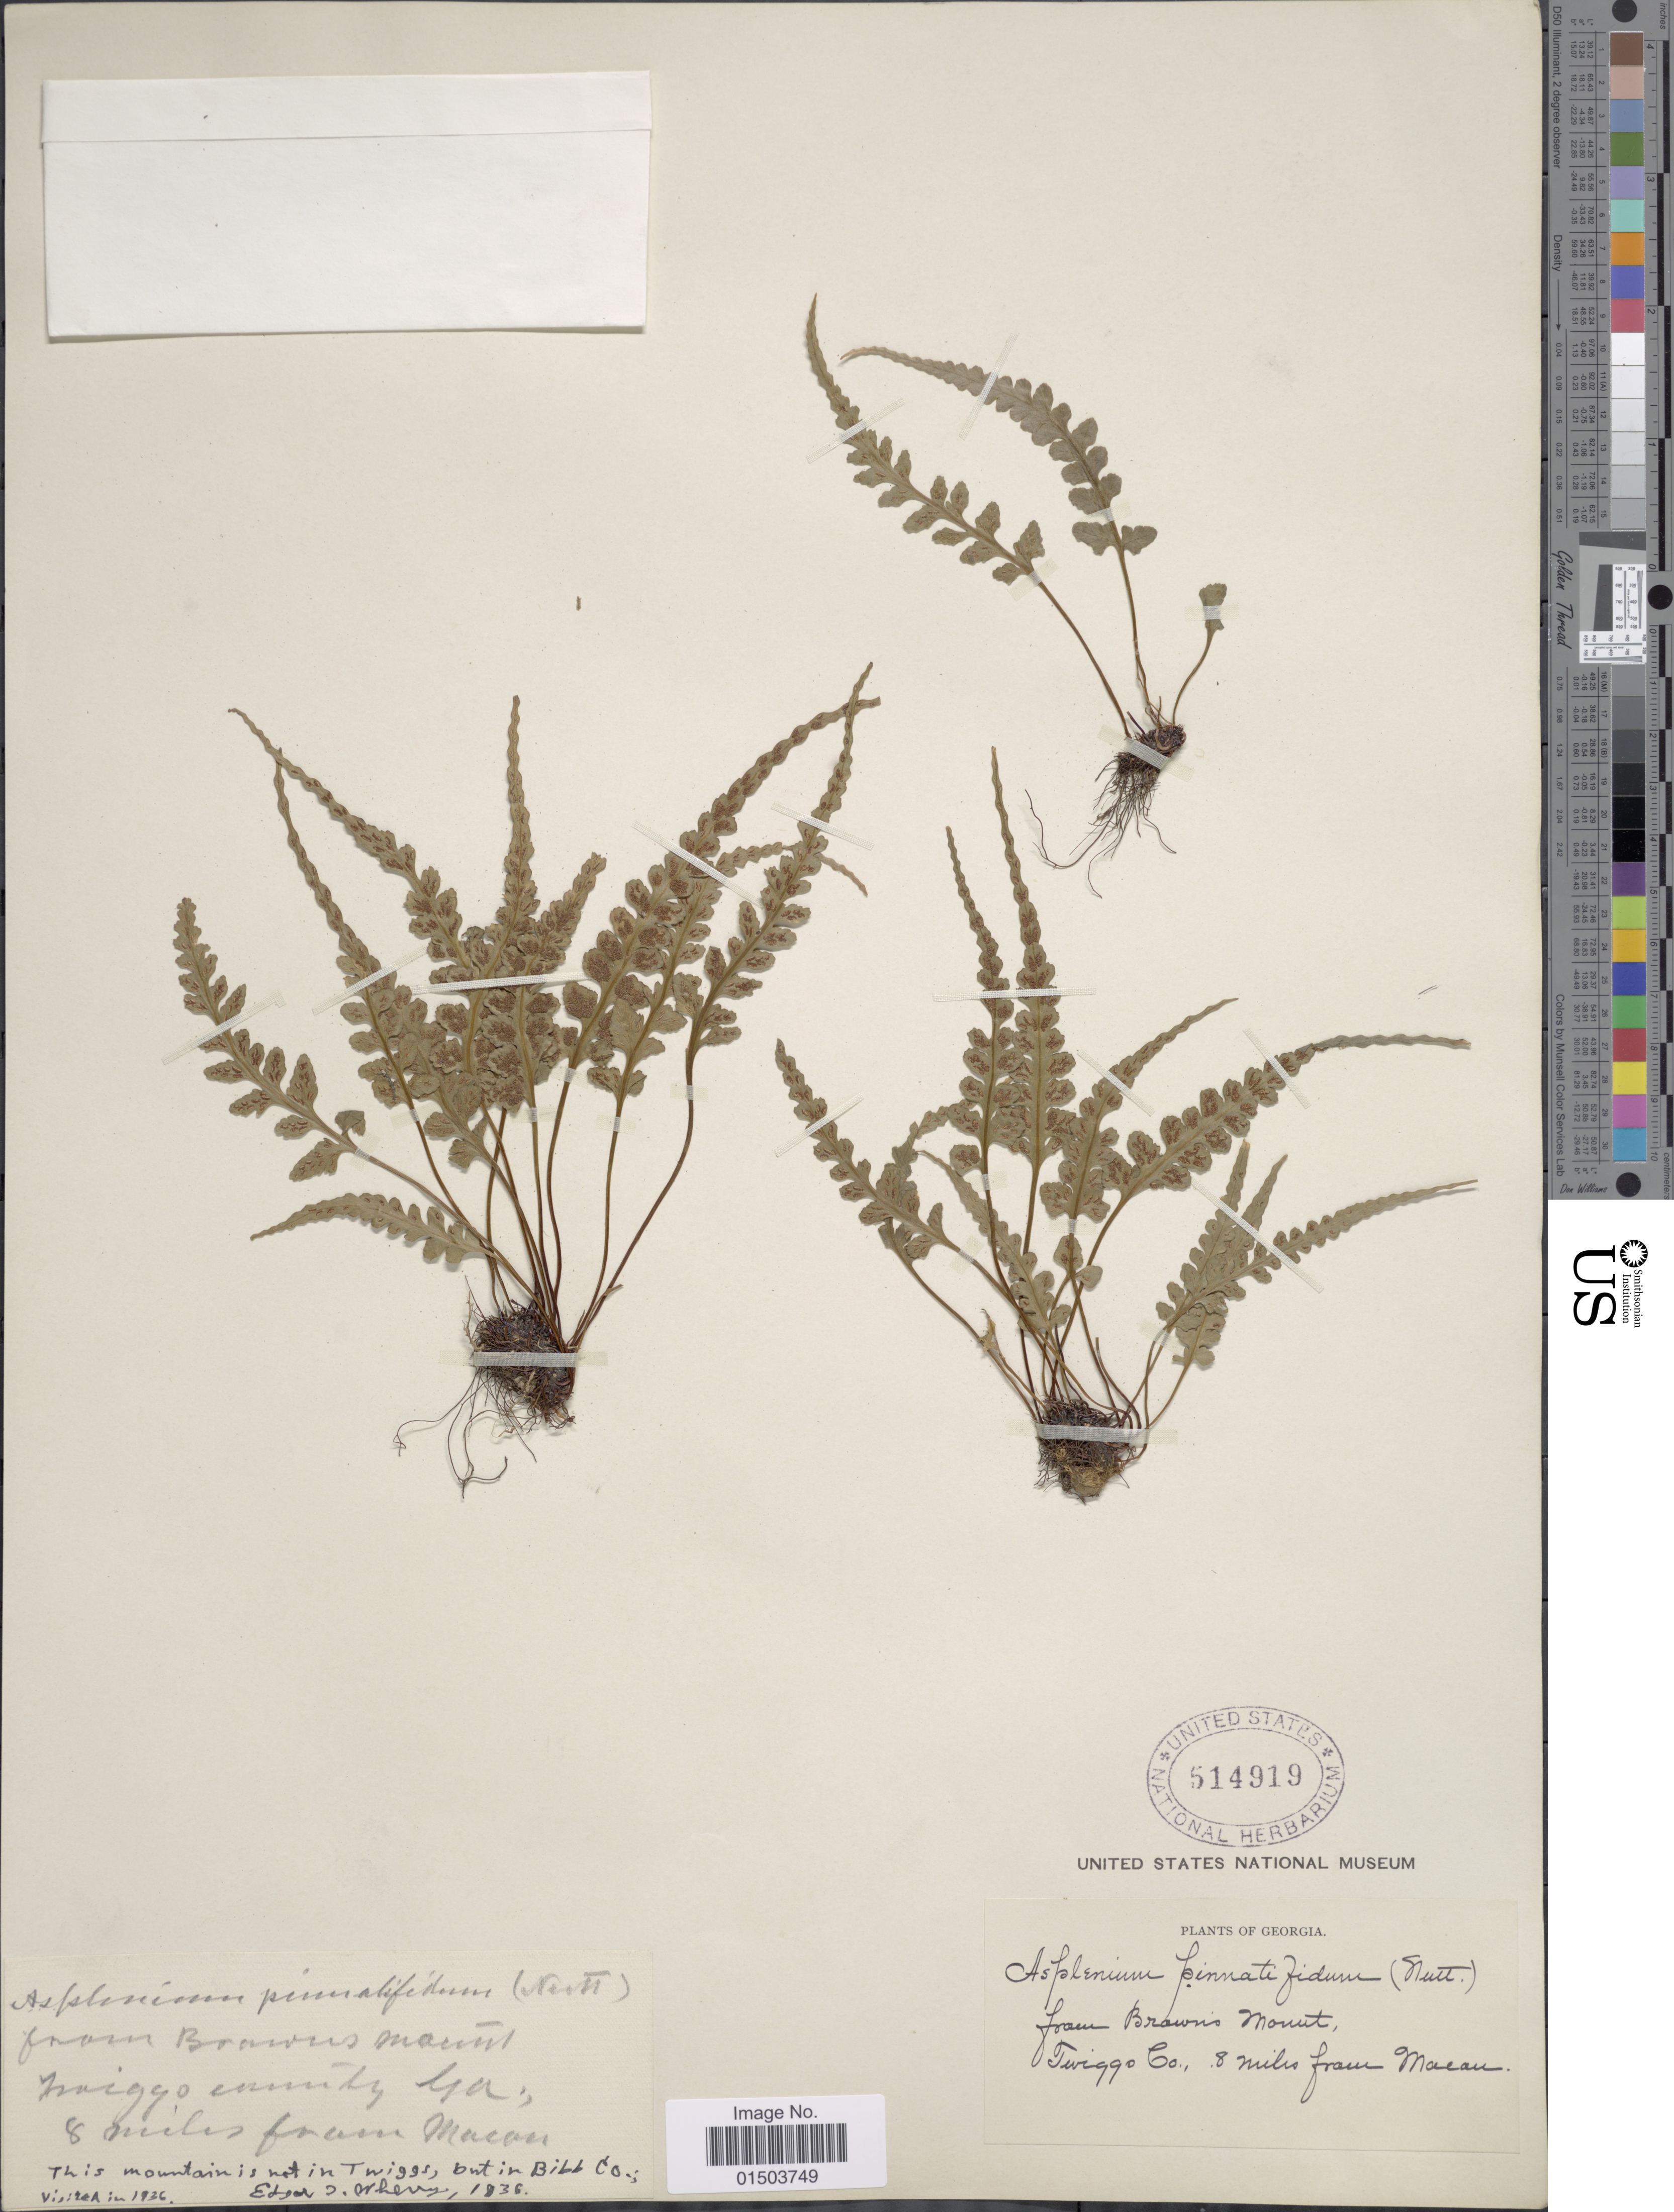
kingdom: Plantae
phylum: Tracheophyta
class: Polypodiopsida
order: Polypodiales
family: Aspleniaceae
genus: Asplenium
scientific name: Asplenium pinnatifidum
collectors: E. T. Wherry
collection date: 1836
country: United States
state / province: Georgia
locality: From Brawns Mount, Twiggo Co., 8 miles from Macau, this mountain; not in Twiggs, but in Bibb Co.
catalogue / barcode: US 514919